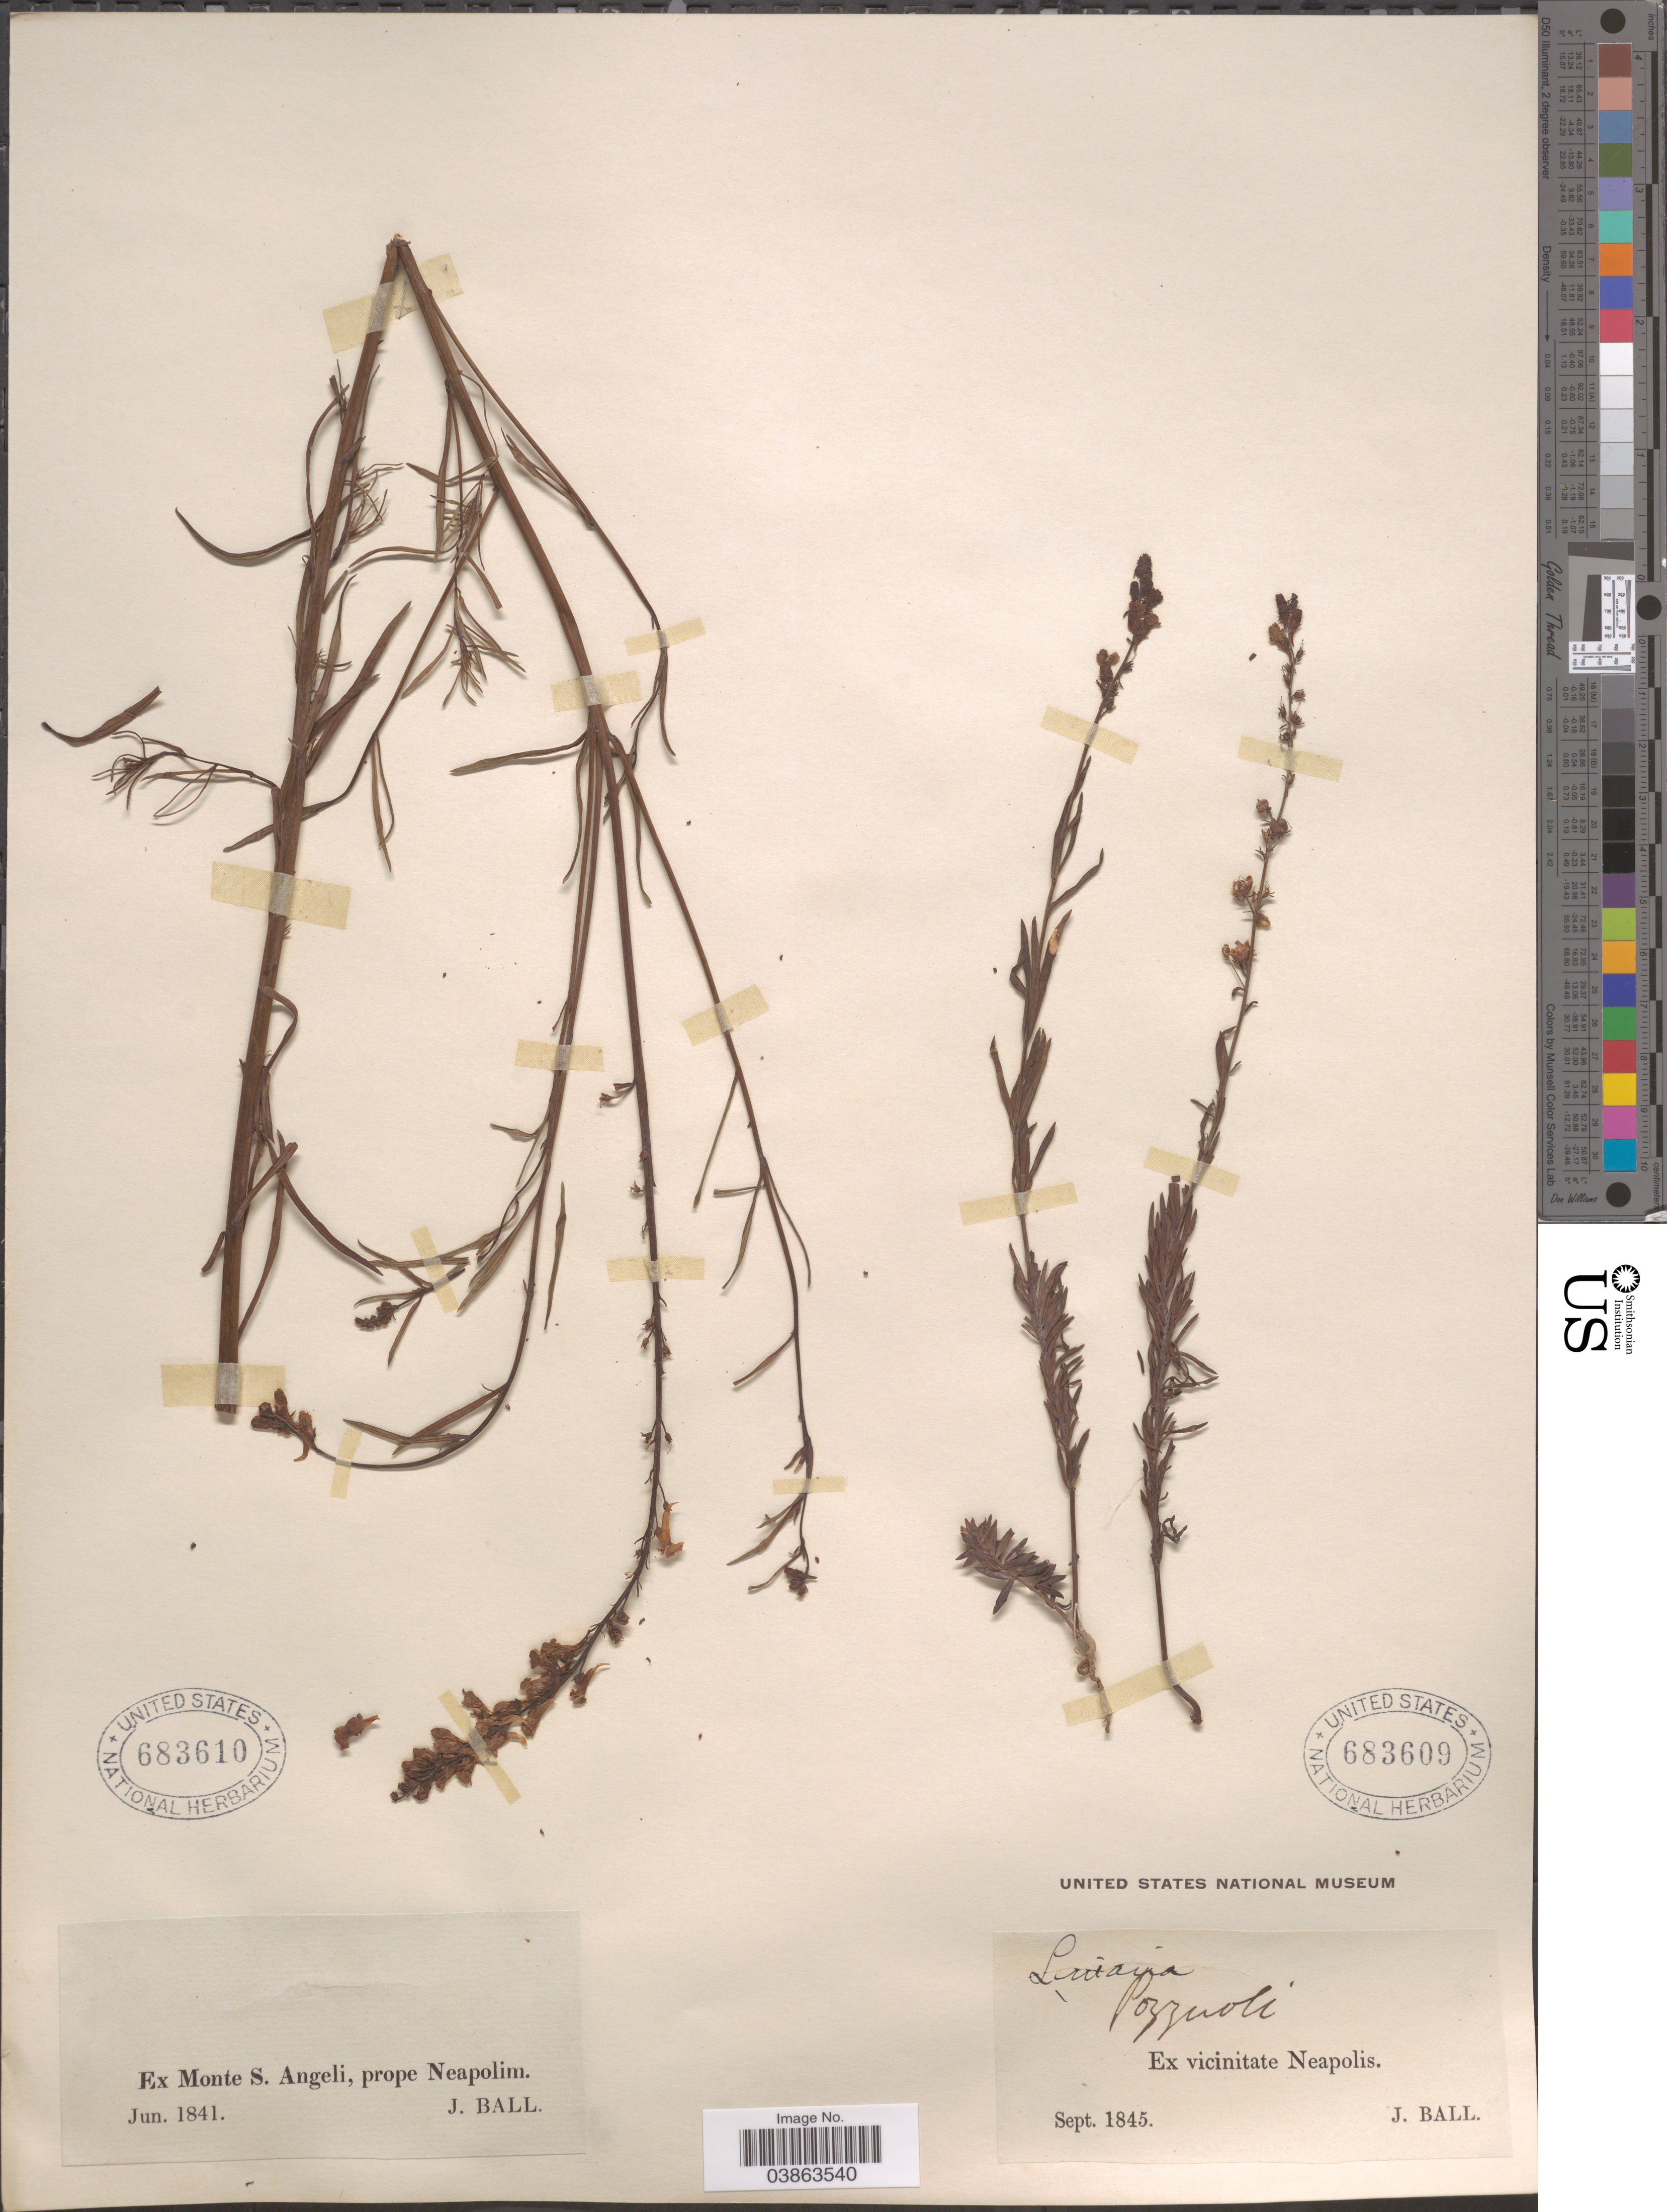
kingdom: Plantae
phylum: Tracheophyta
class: Magnoliopsida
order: Lamiales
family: Plantaginaceae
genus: Linaria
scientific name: Linaria sp.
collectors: J. Ball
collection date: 1845-09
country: Italy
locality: Ex vicinitate Neapolis.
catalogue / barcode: US 683609